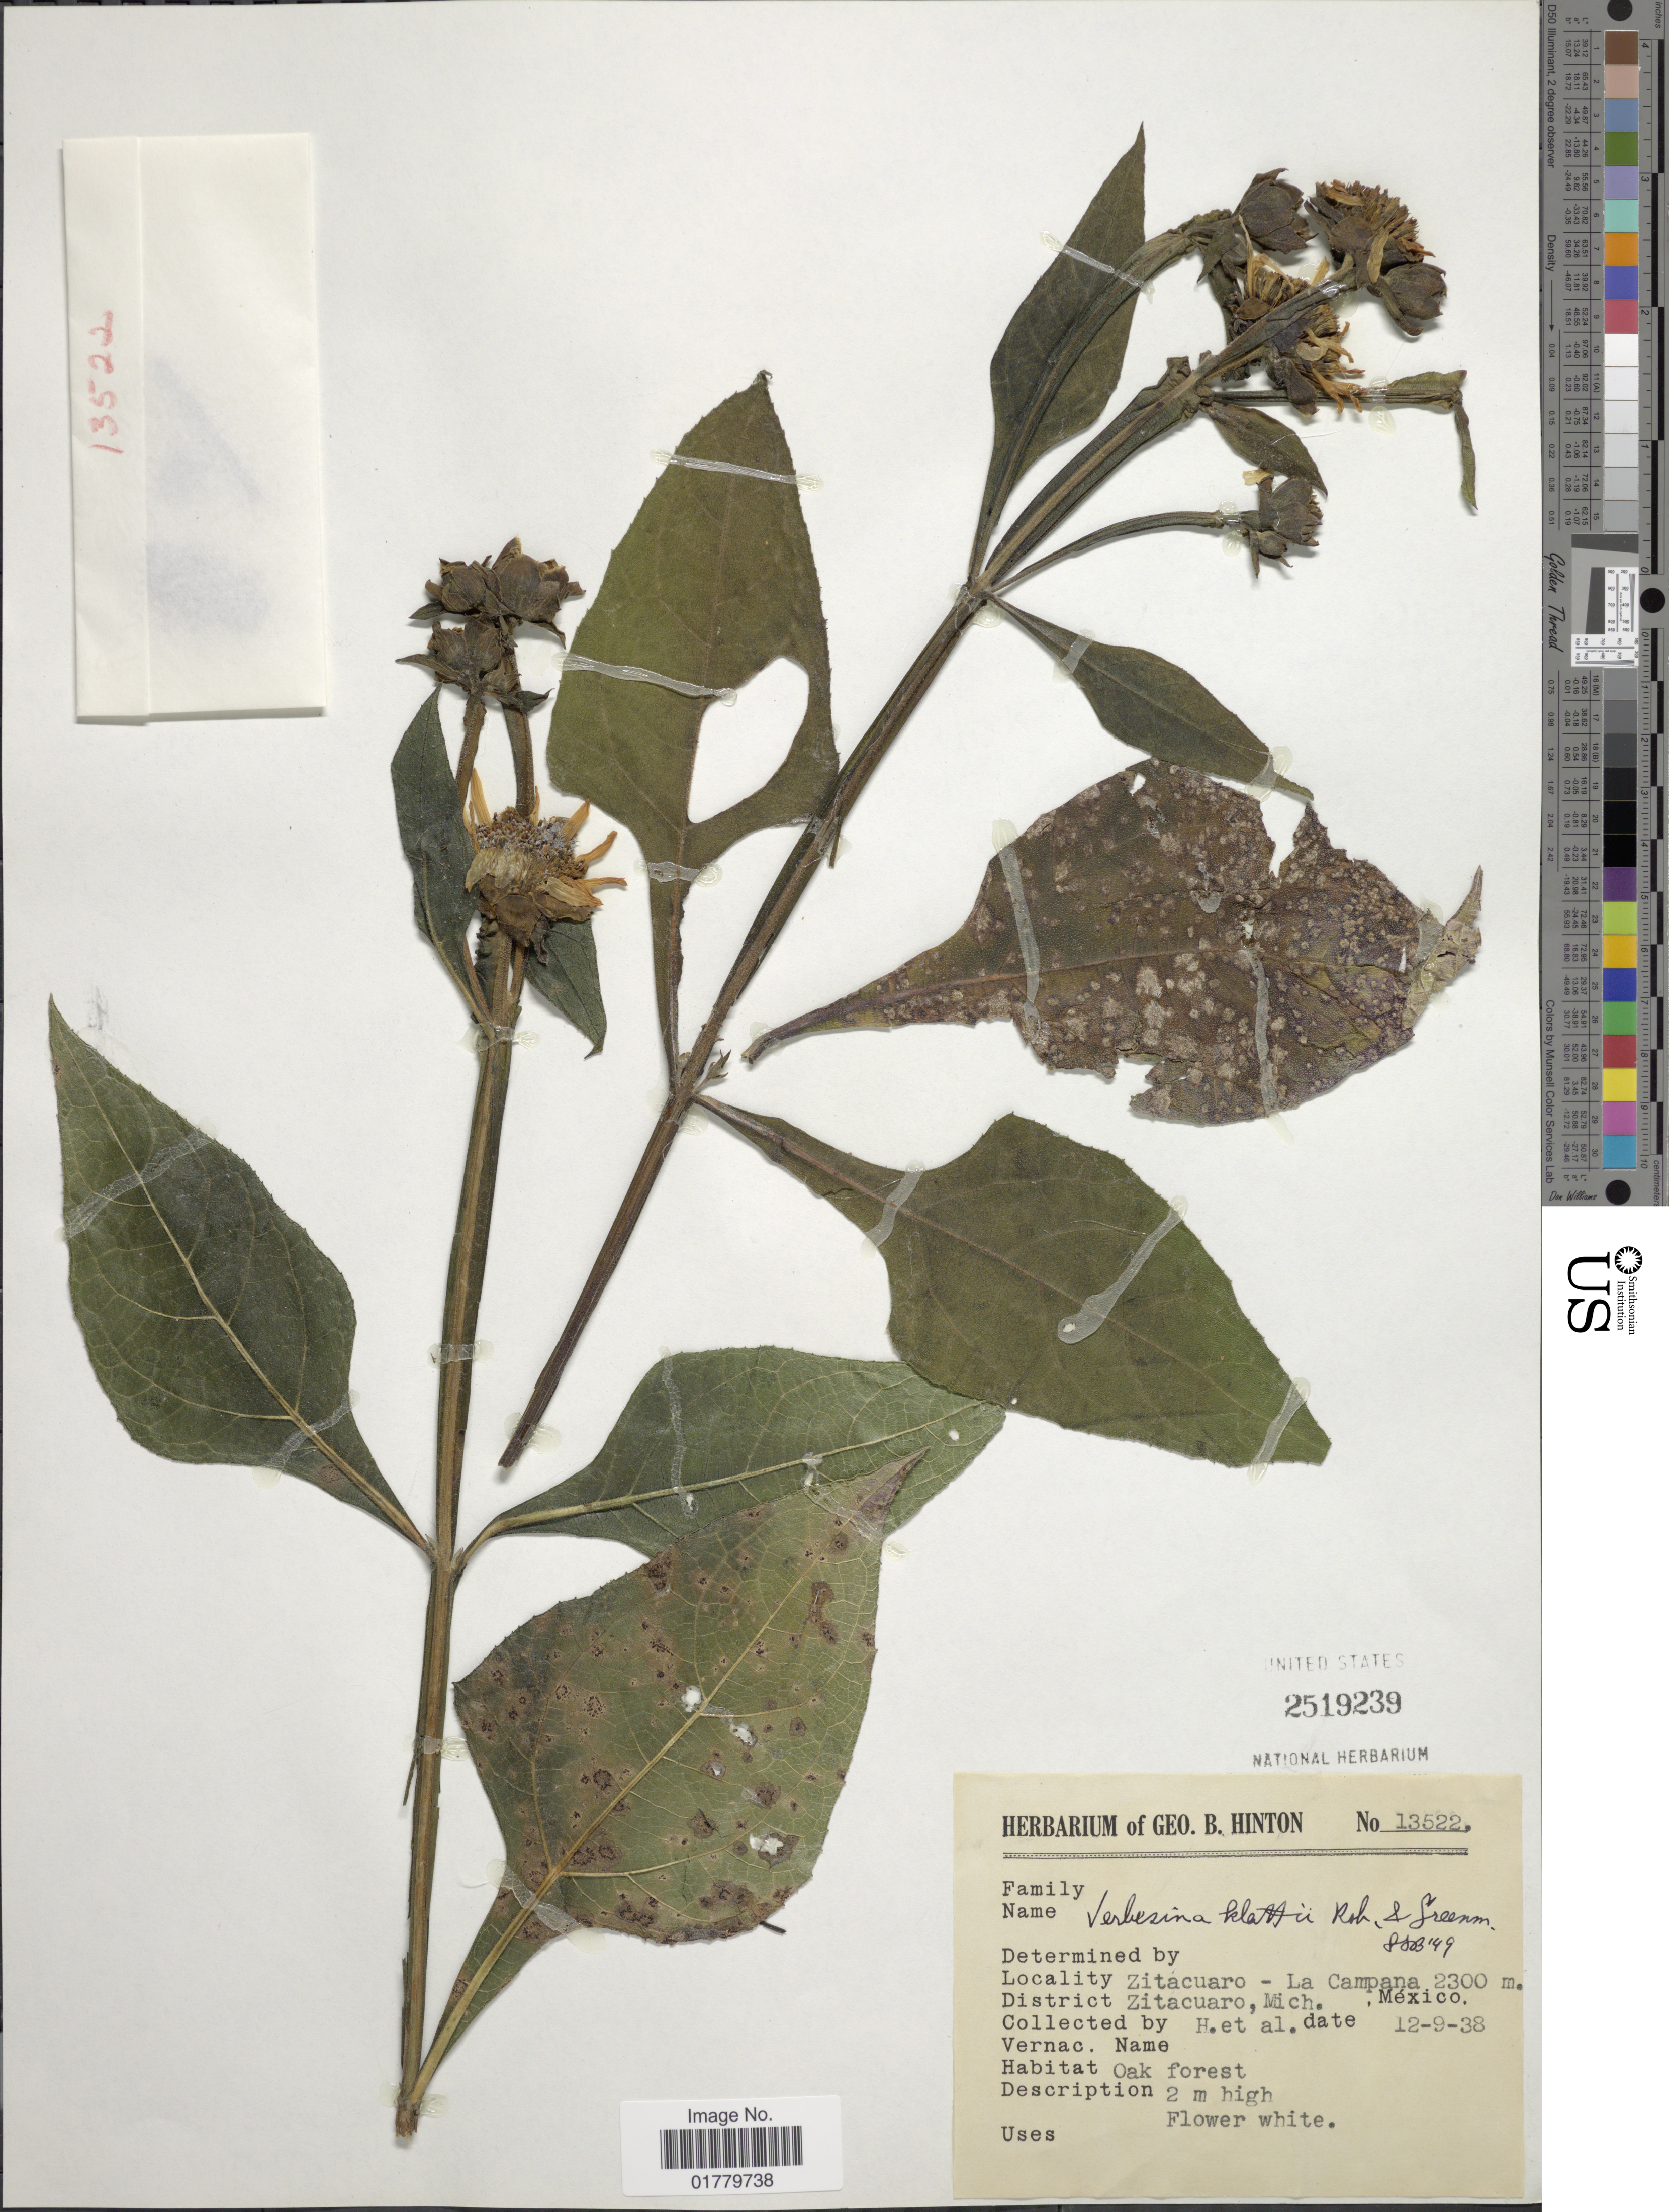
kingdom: Plantae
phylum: Tracheophyta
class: Magnoliopsida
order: Asterales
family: Asteraceae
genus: Verbesina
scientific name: Verbesina klattii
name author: B.L. Rob. & Greenm.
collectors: G. B. Hinton & et al.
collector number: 13522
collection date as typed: Transcribed d/m/y: 9/12/38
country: Mexico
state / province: Michoacán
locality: Zitacuaro - La Campana. District Zitacuaro, Mich., México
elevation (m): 2300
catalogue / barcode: US 2519239